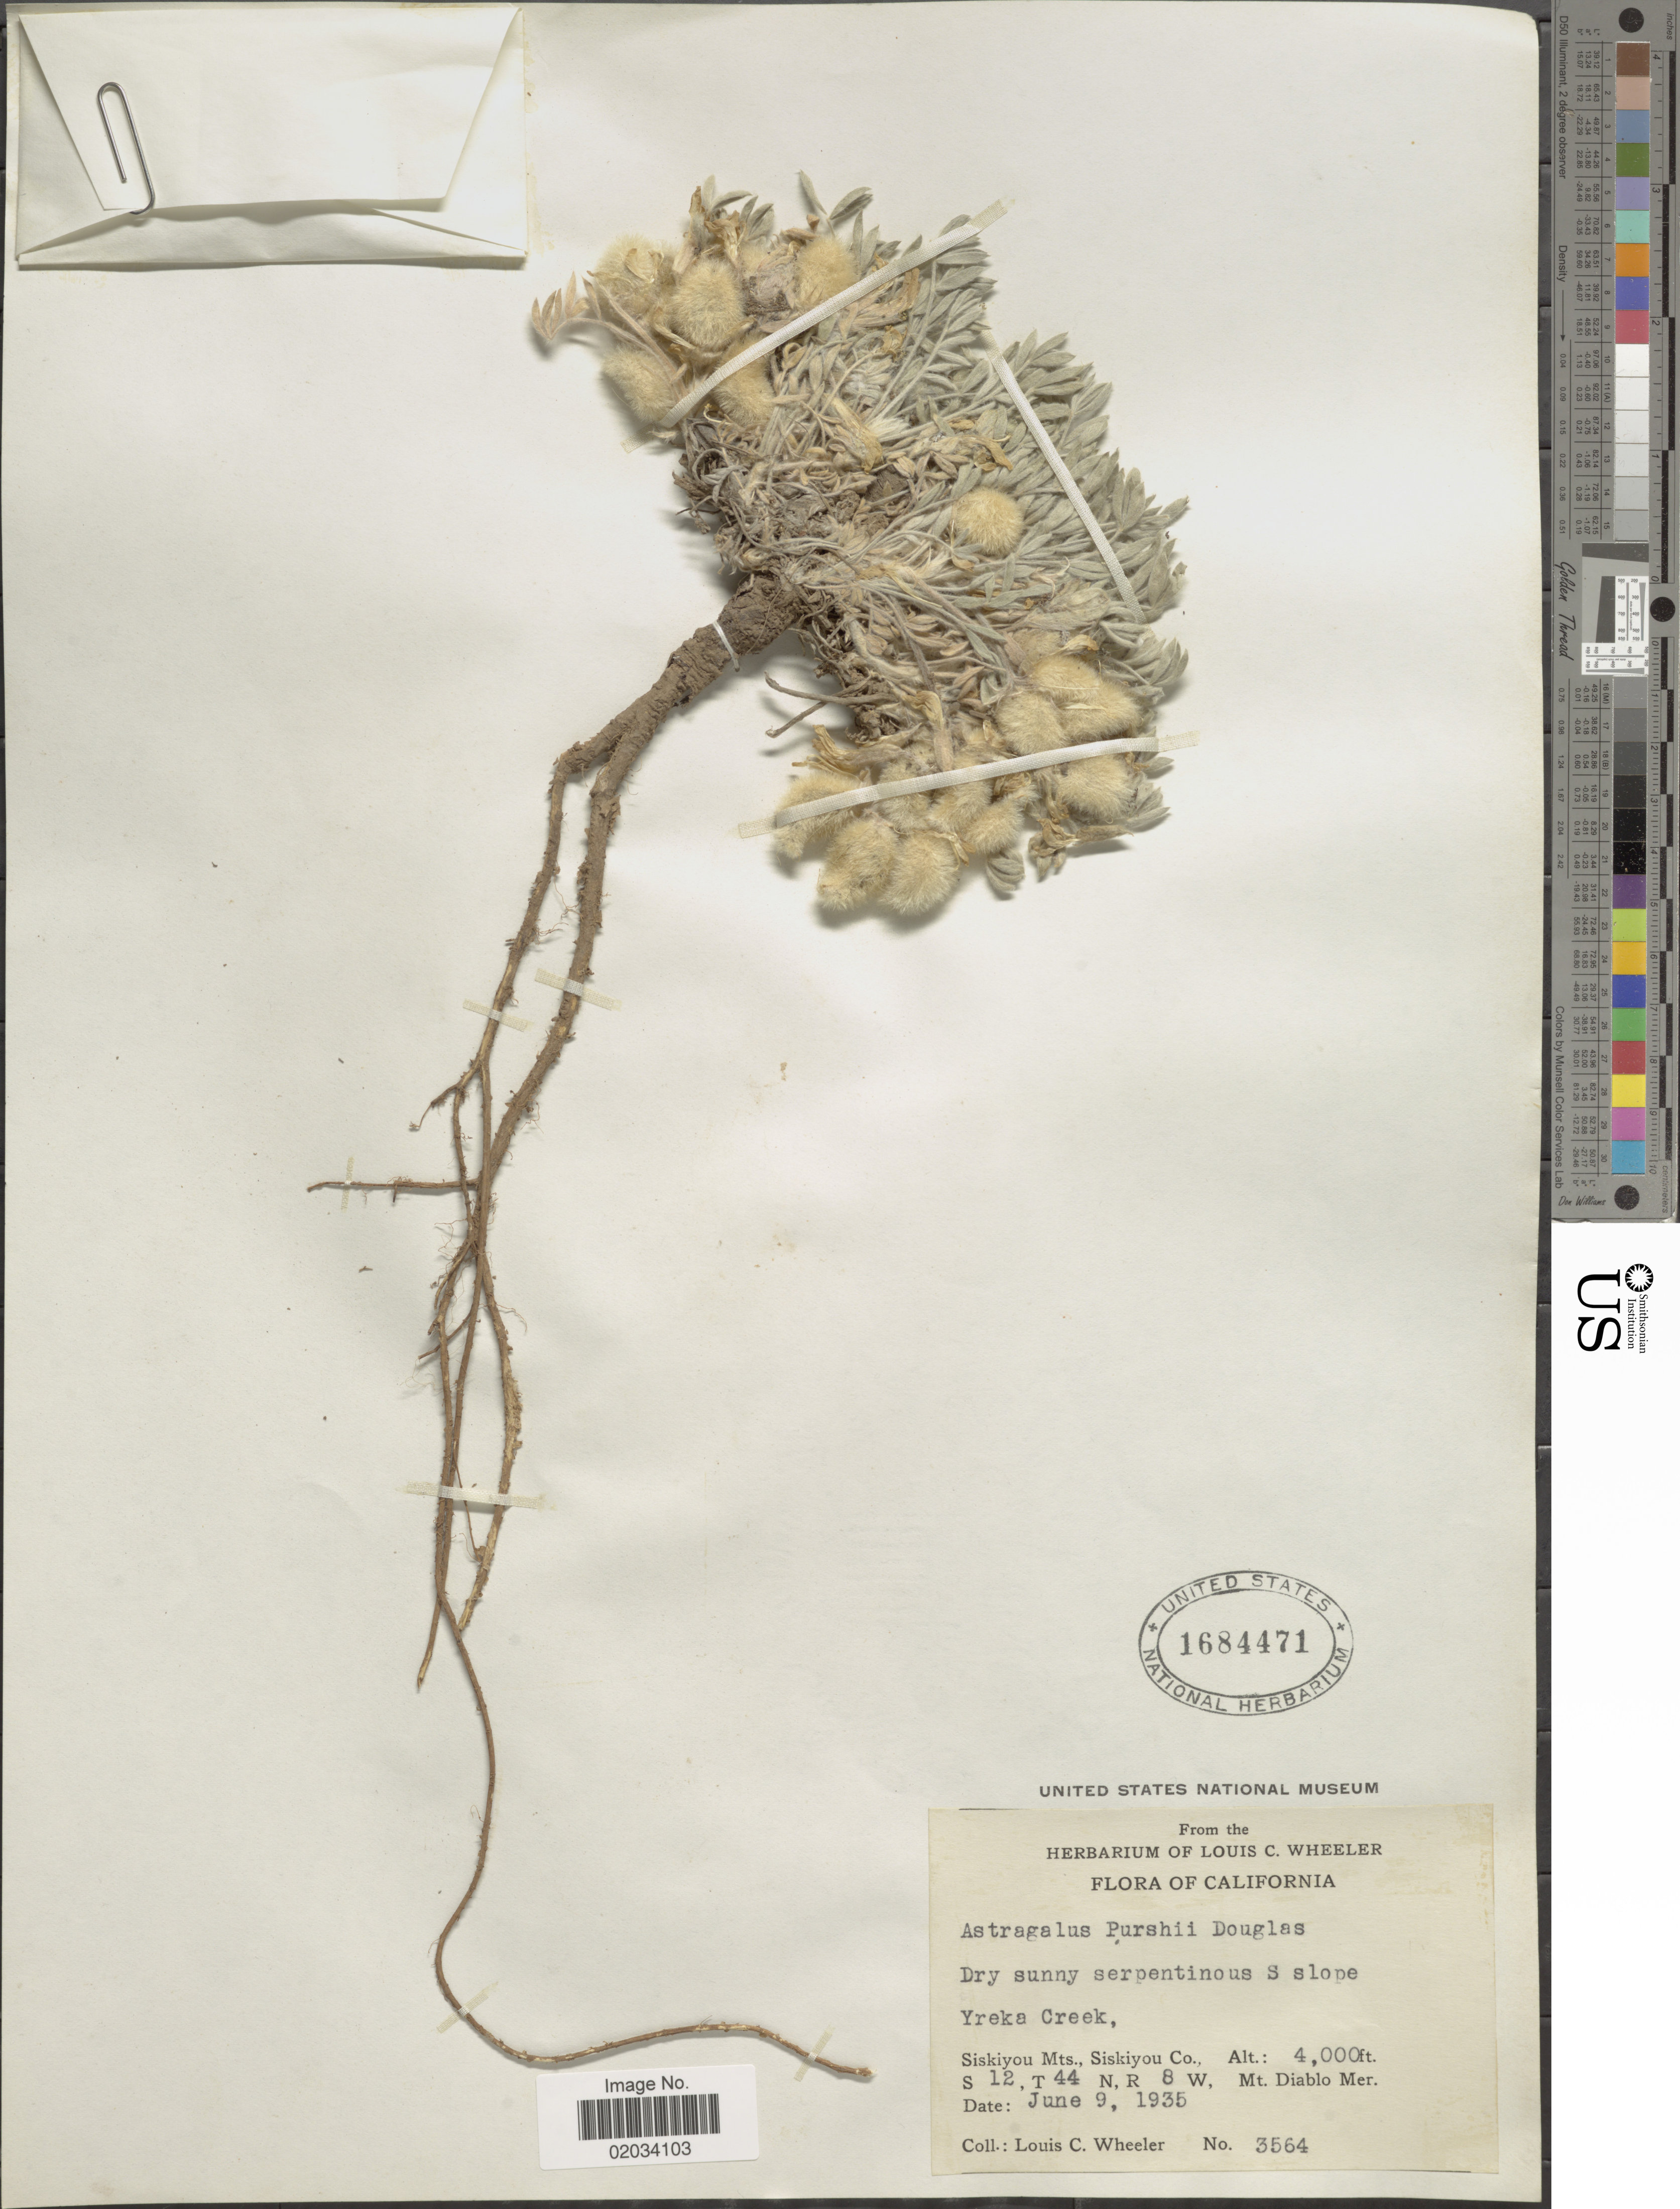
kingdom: Plantae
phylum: Tracheophyta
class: Magnoliopsida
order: Fabales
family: Fabaceae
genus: Astragalus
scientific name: Astragalus purshii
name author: Douglas ex Hook.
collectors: L. C. Wheeler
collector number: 3564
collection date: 1935-06-09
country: United States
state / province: California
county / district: Siskiyou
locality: Yreka Creek, Siskiyou Mts., Siskiyou Co. Mt. Diablo Mer., S 12, T 44 N, R 8 W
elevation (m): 1219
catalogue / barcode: US 1684471